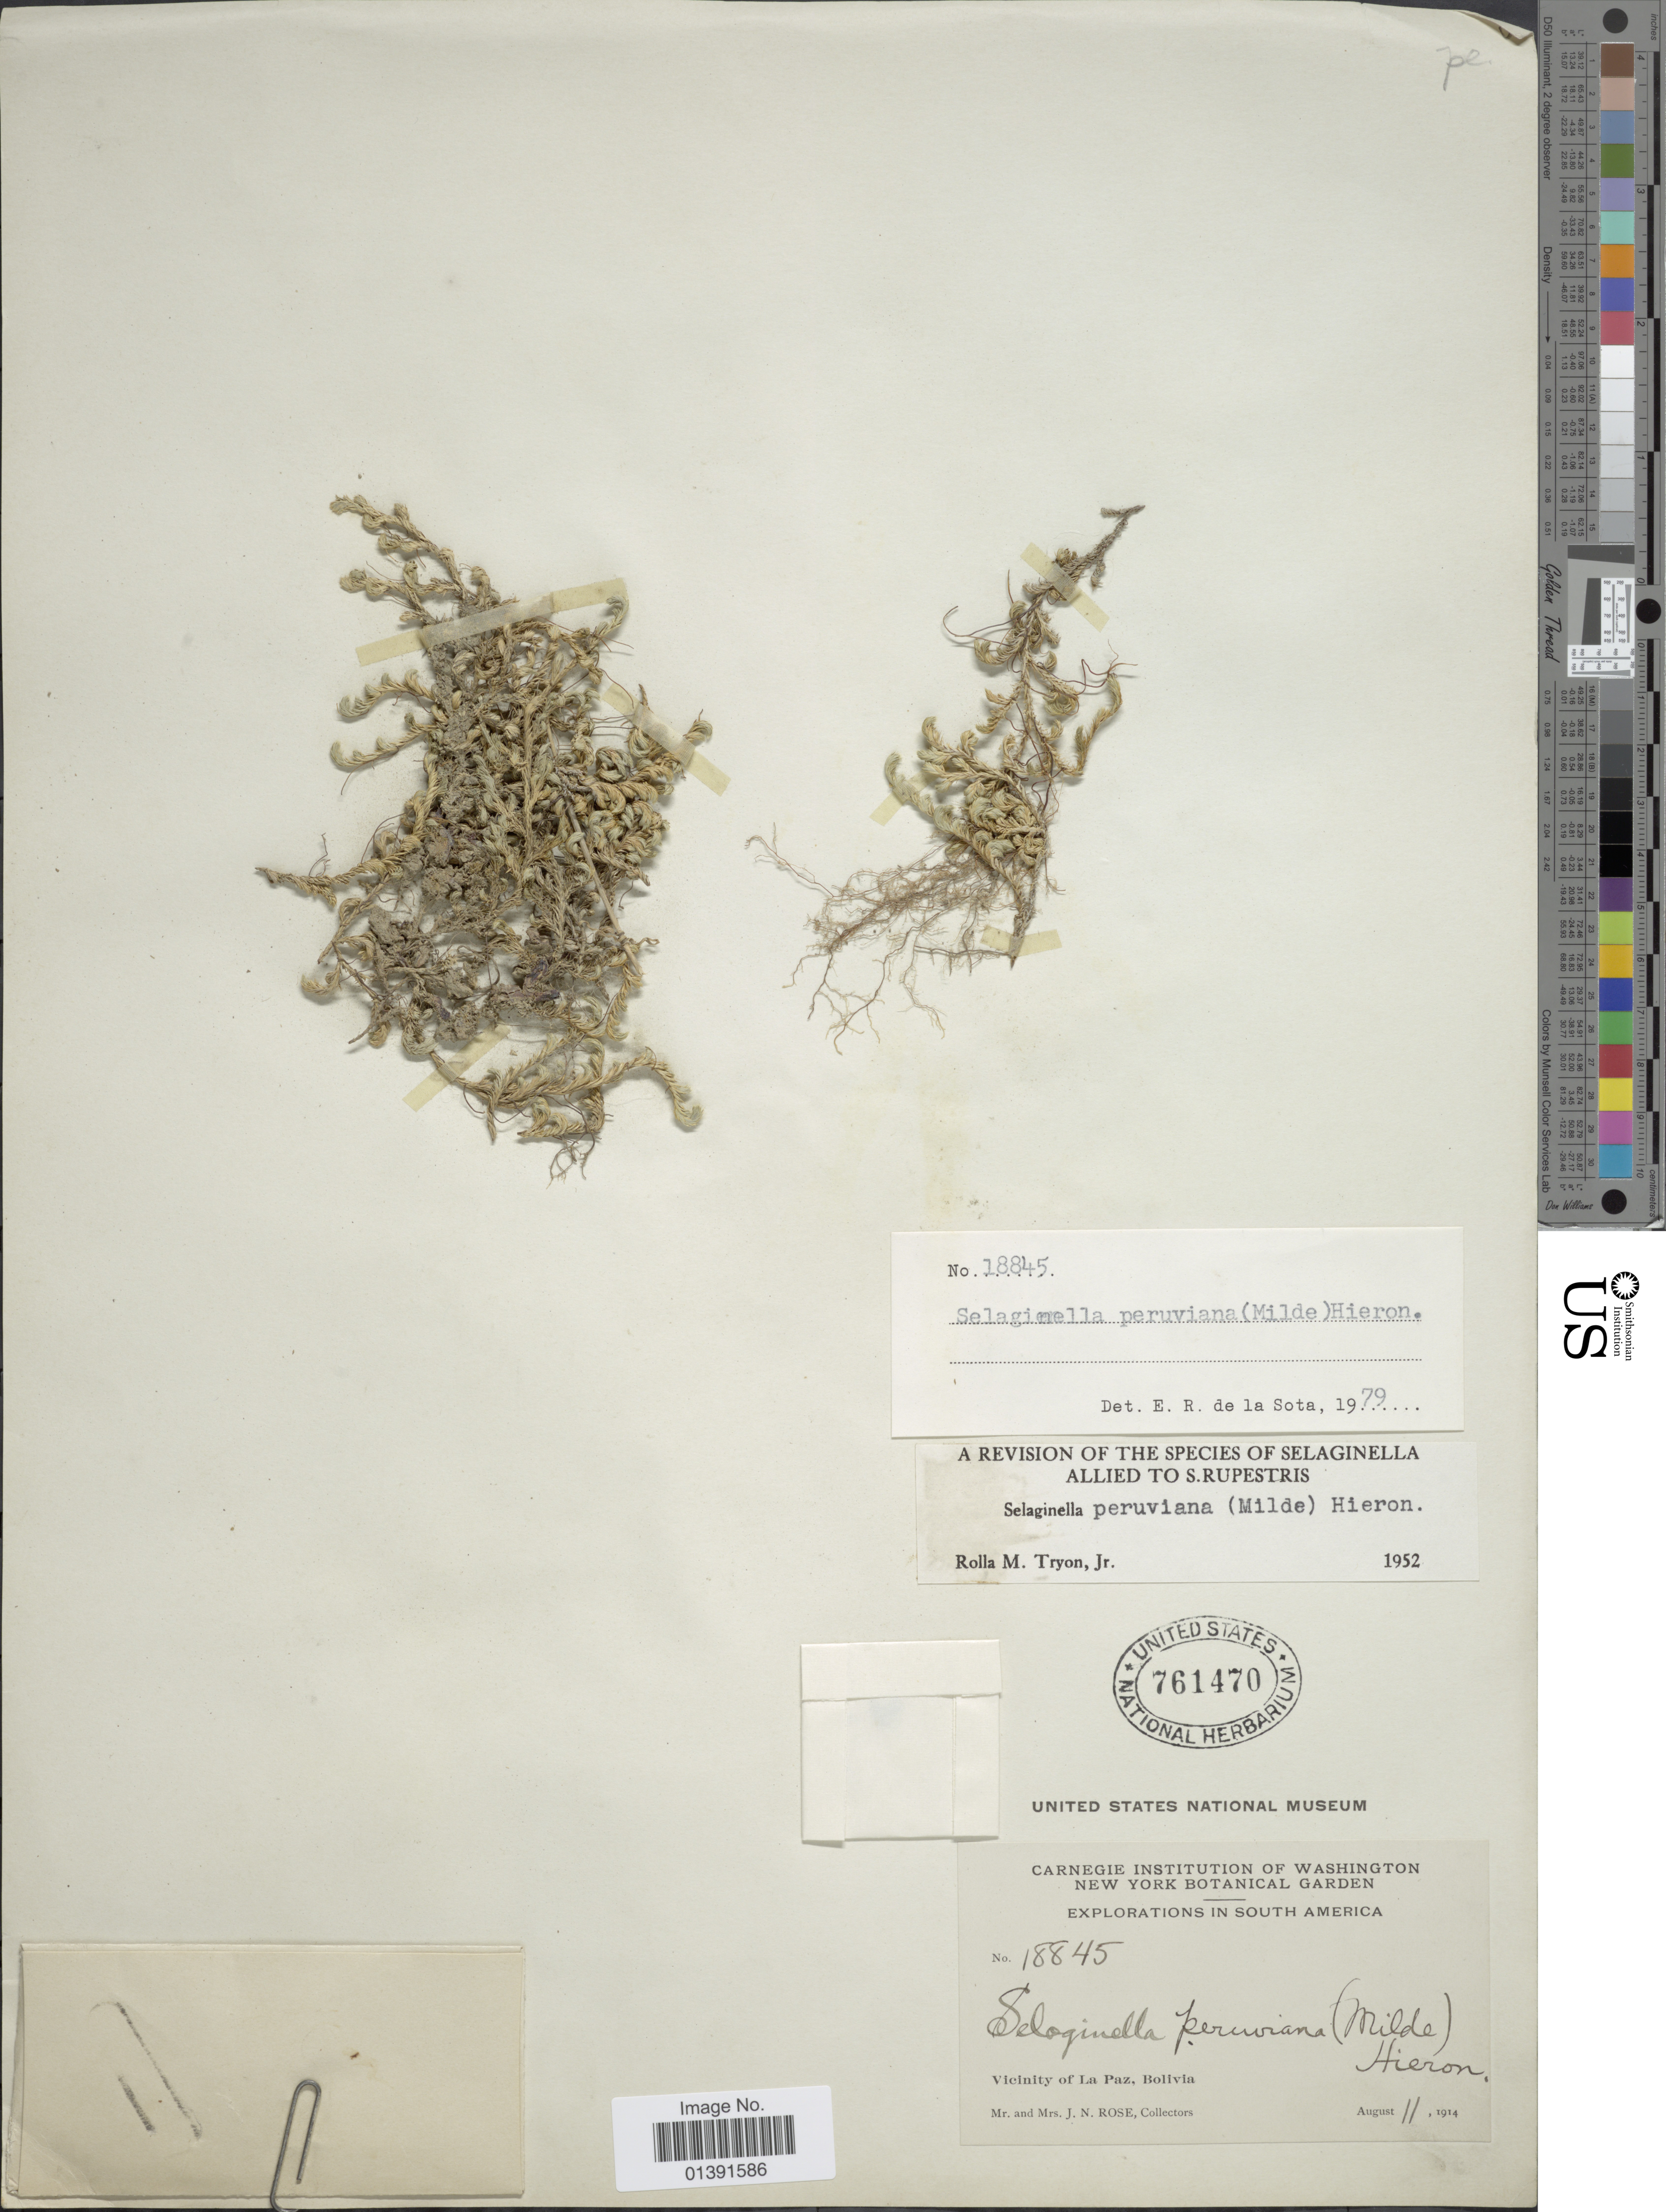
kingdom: Plantae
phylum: Tracheophyta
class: Lycopodiopsida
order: Selaginellales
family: Selaginellaceae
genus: Selaginella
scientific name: Selaginella peruviana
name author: (Milde) Hieron.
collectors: J. N. Rose & J. N. Rose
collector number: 18845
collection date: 1914-08-11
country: Bolivia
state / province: La Paz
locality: Vicinity of La Paz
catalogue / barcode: US 761470